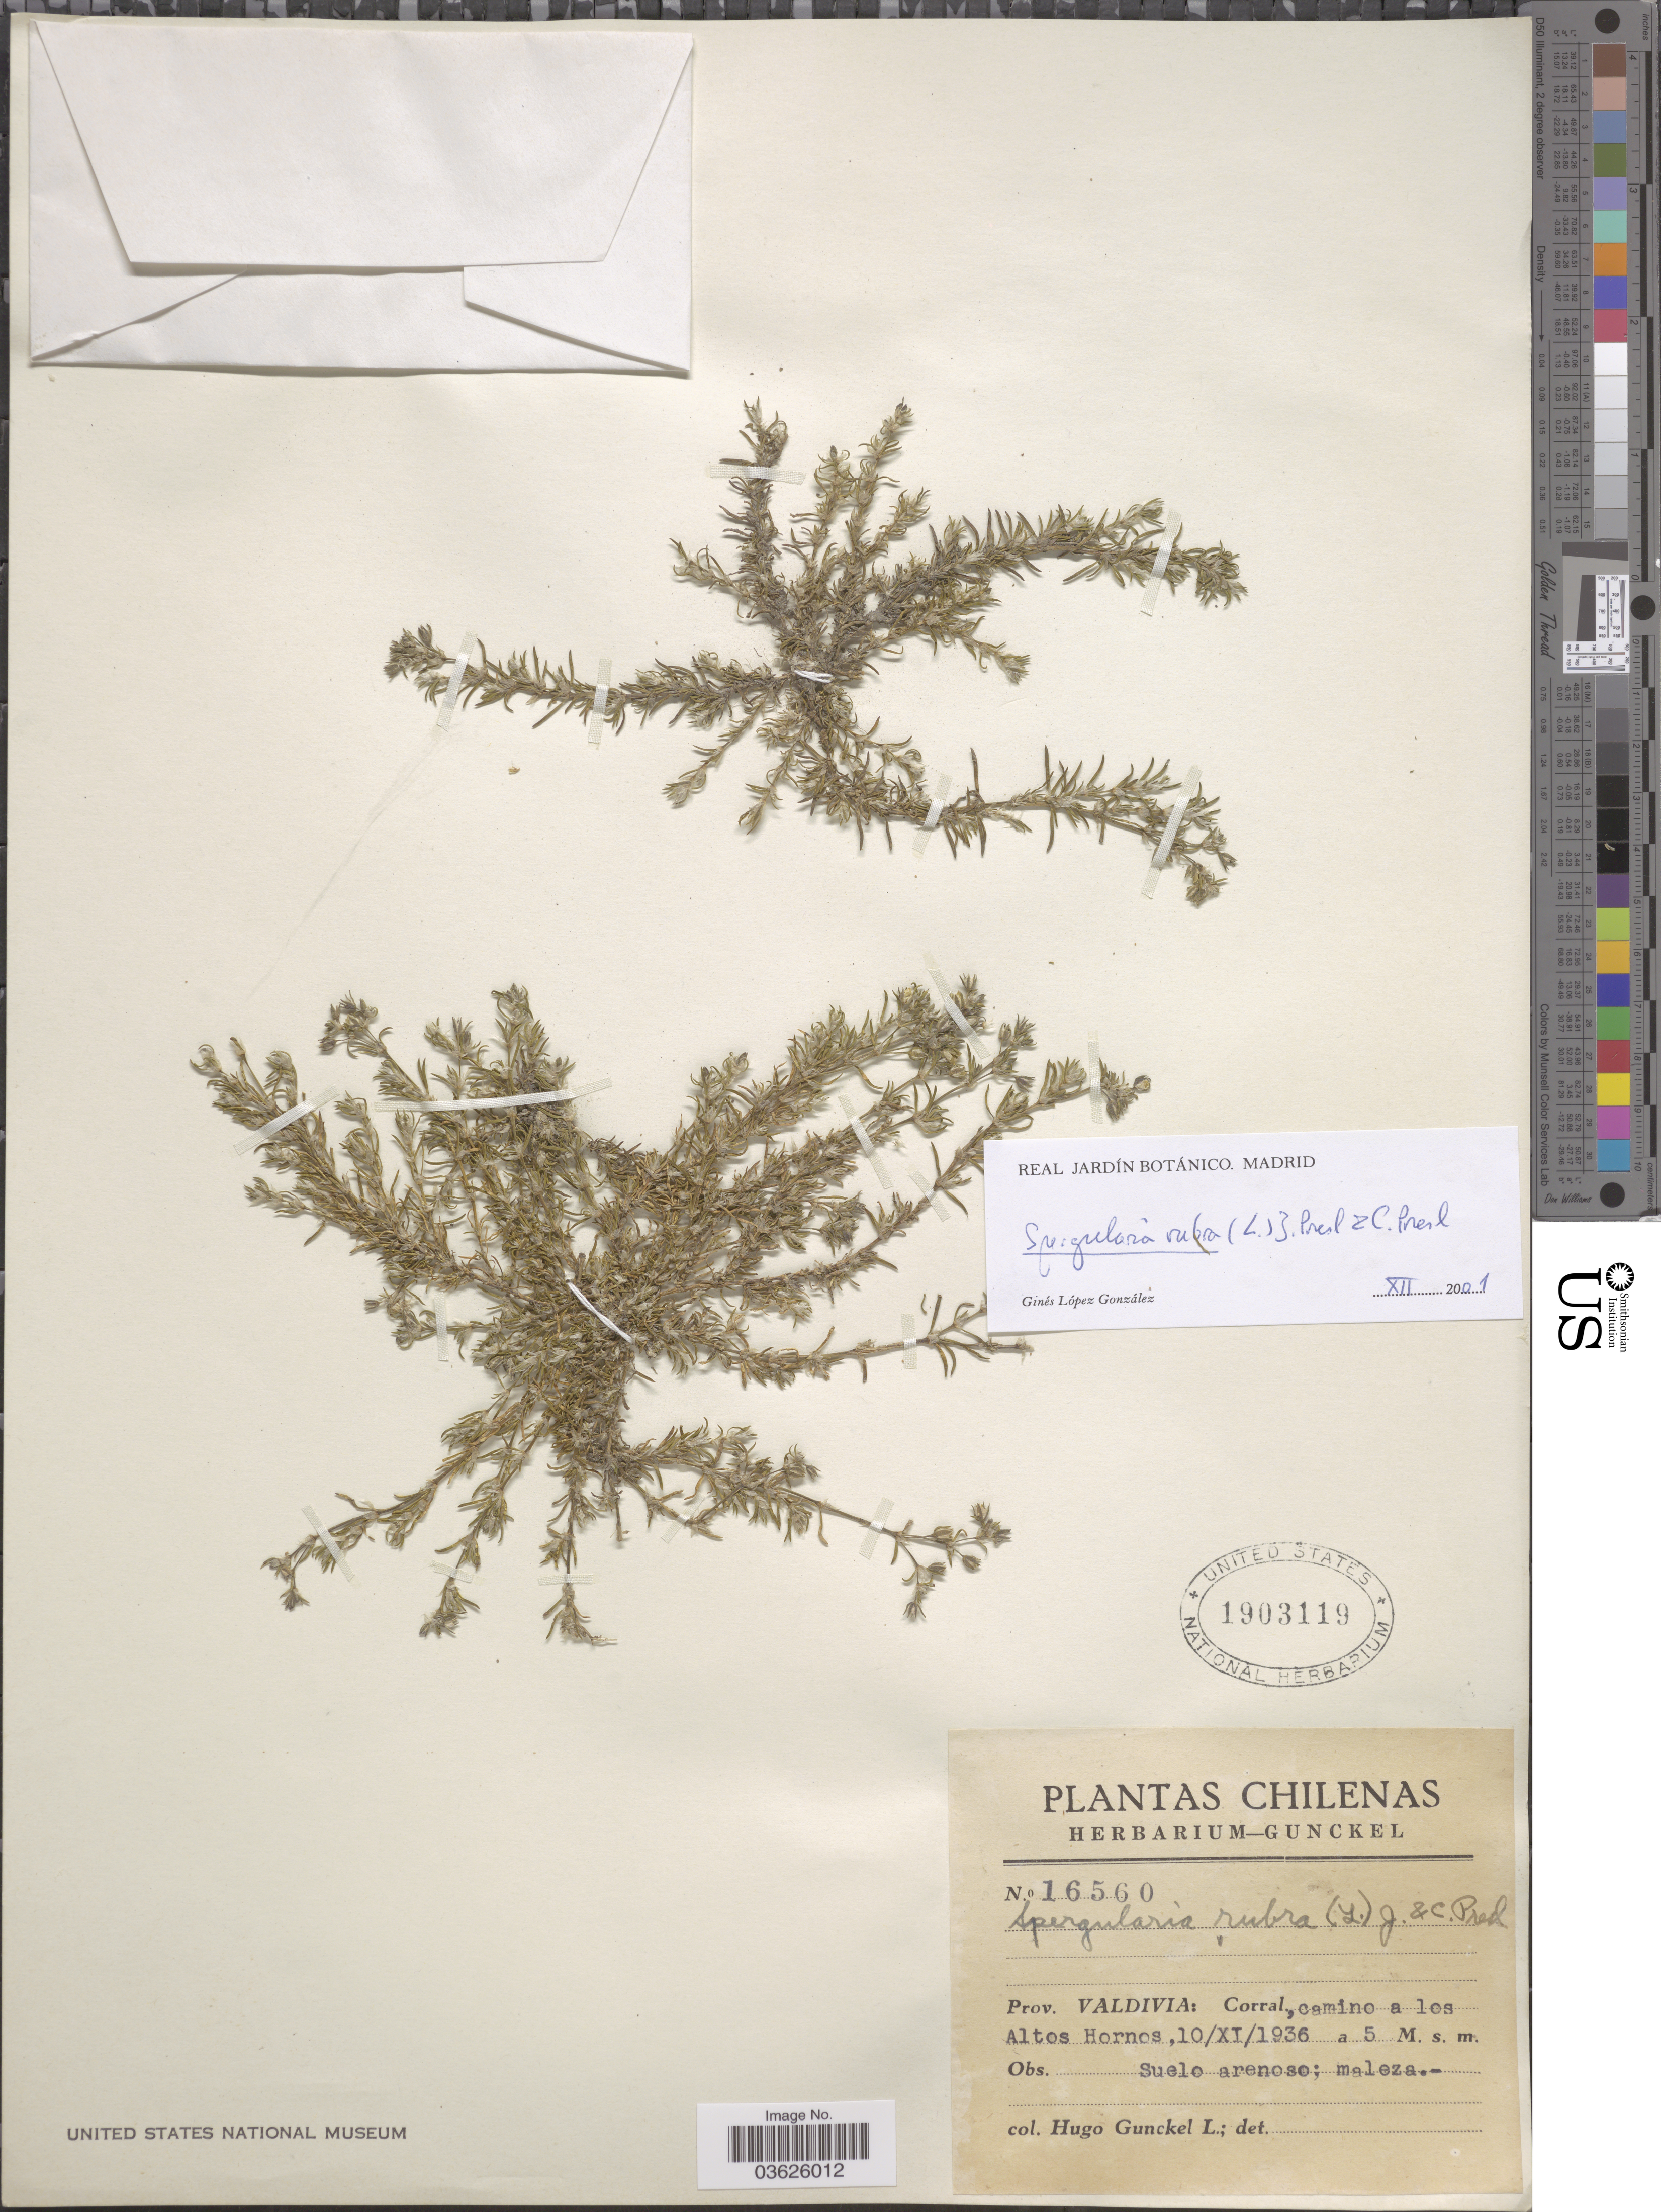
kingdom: Plantae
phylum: Tracheophyta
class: Magnoliopsida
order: Caryophyllales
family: Caryophyllaceae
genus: Spergularia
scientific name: Spergularia rubra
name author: (L.) J. Presl & C. Presl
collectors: H. Gunckel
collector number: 16560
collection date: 1936-11-10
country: Chile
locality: Prov. Valdivia: Corral, camino a los Altos Hornos.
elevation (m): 5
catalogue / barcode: US 1903119